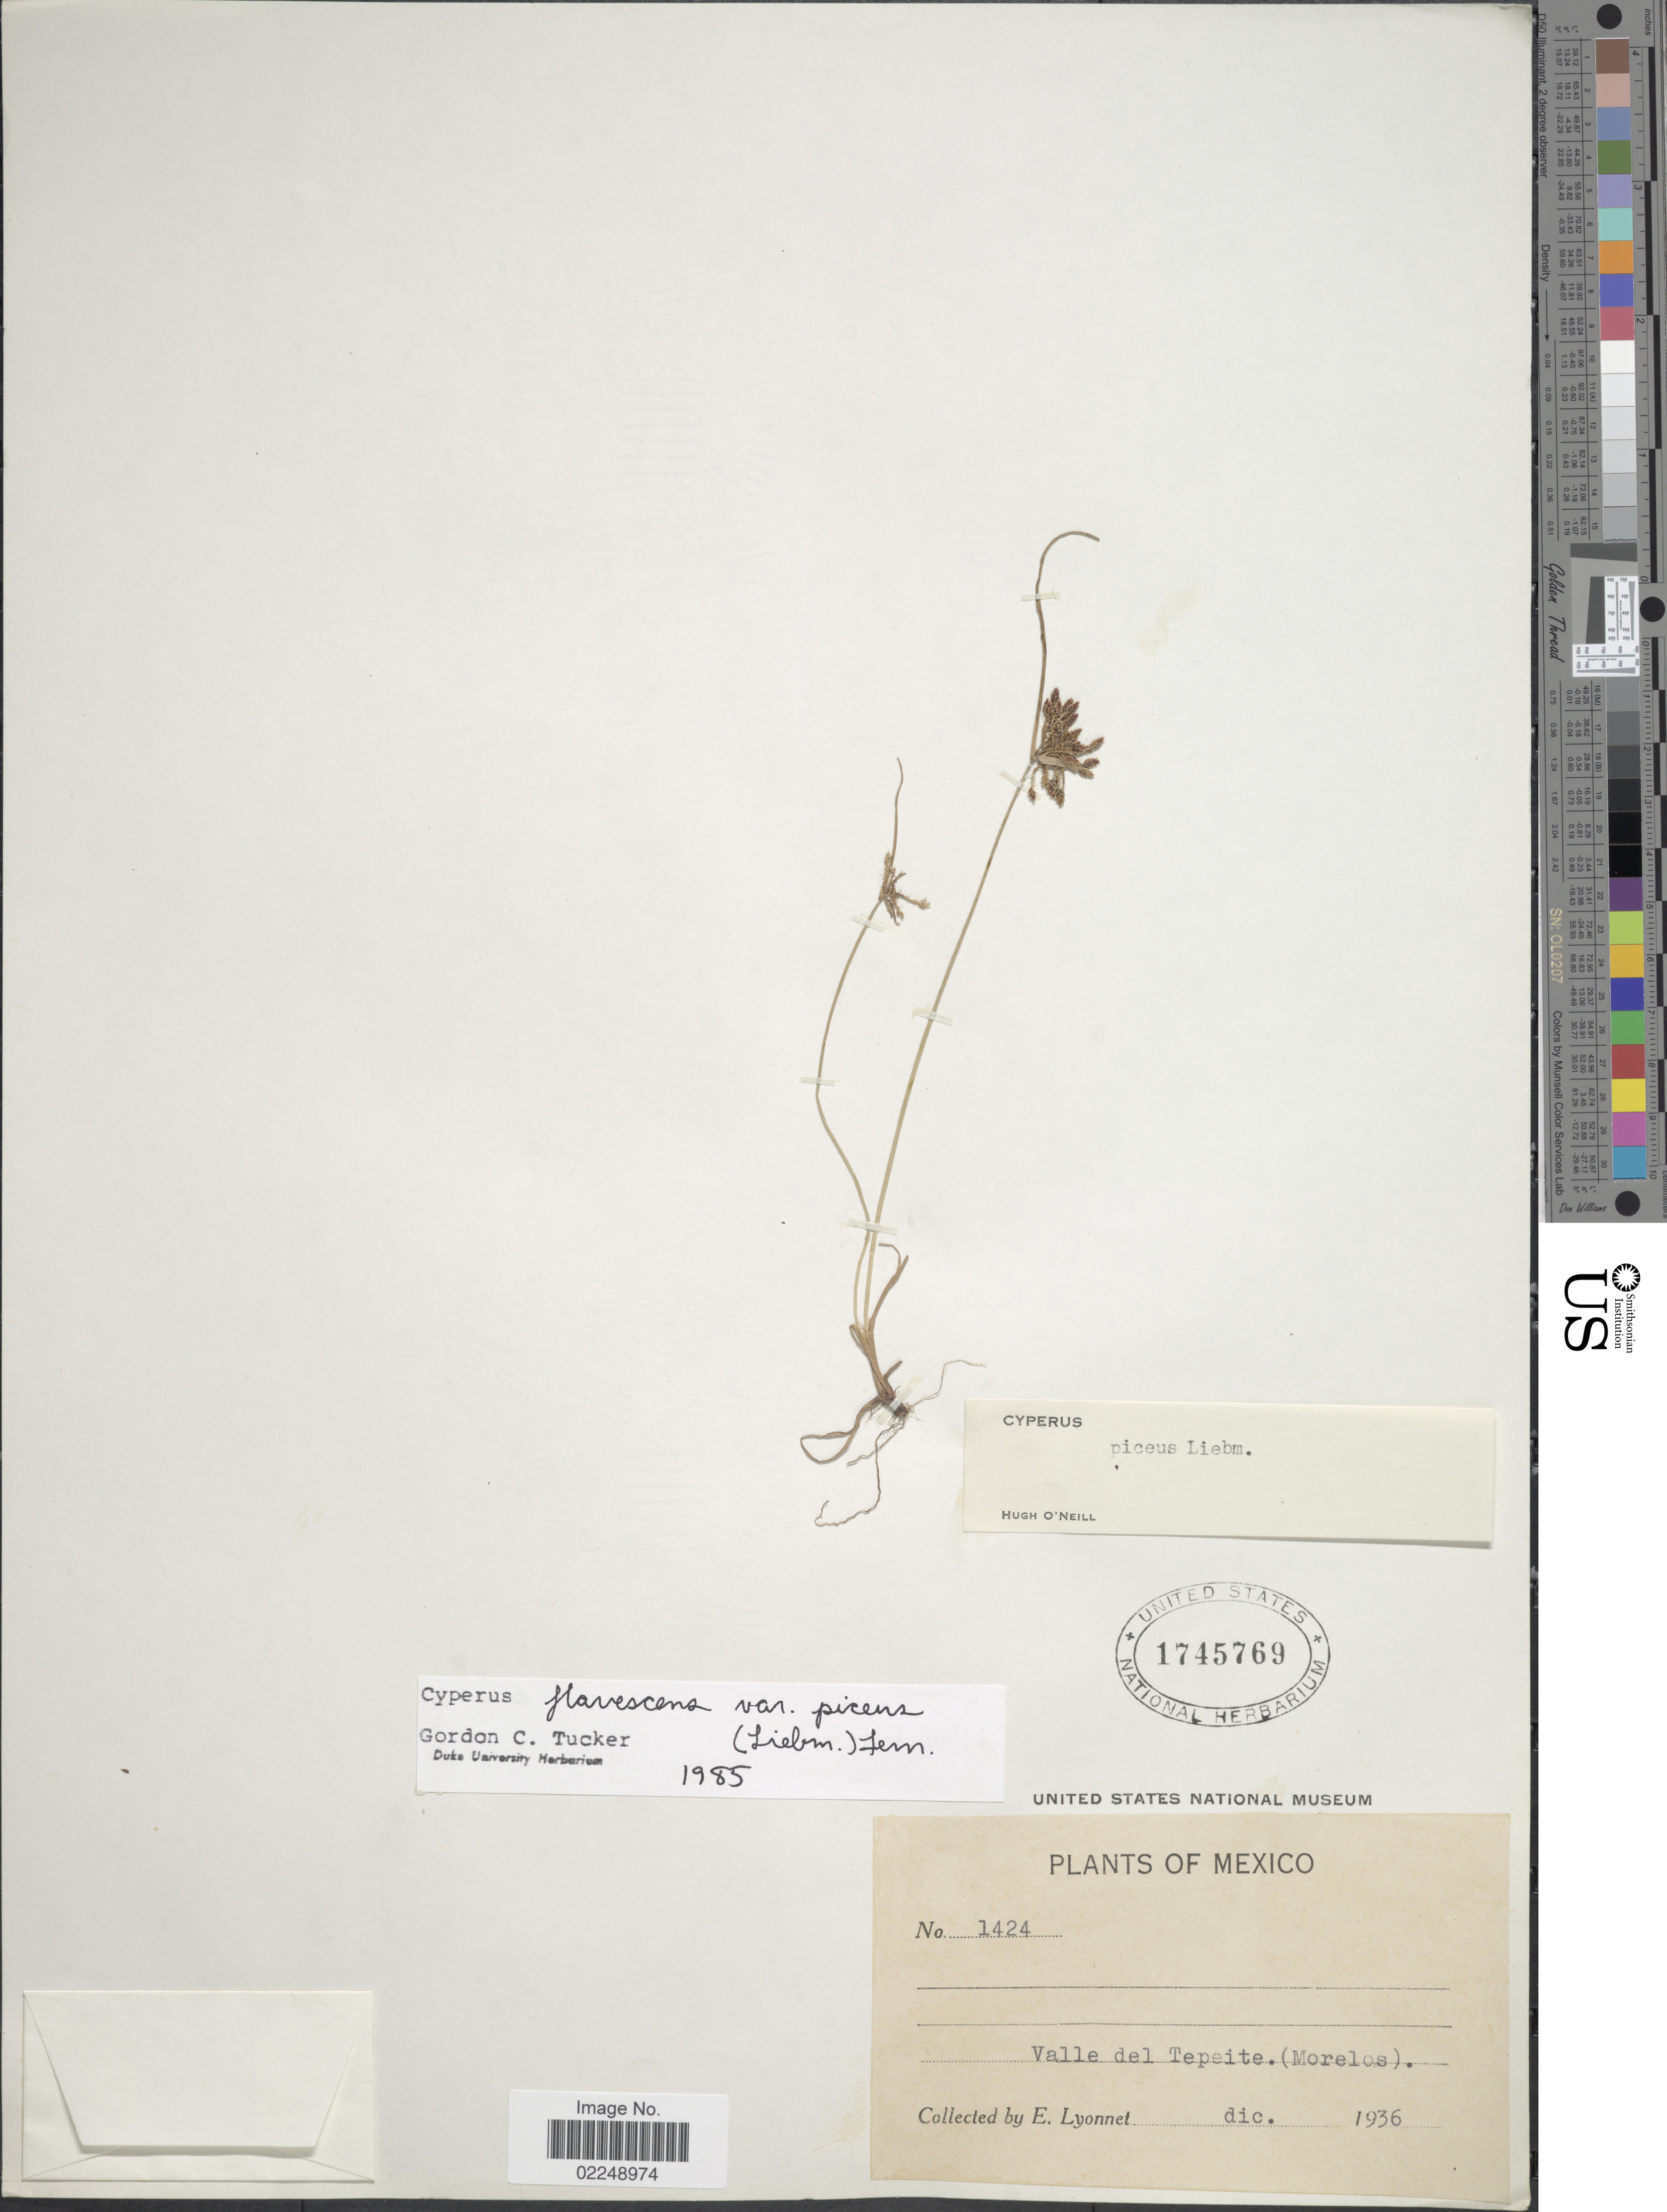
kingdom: Plantae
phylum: Tracheophyta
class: Liliopsida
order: Poales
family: Cyperaceae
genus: Cyperus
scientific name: Cyperus flavescens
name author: L.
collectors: E. Lyonnet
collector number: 1424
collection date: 1936-12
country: Mexico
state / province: Morelos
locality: Valle del Tepeite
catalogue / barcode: US 1745769